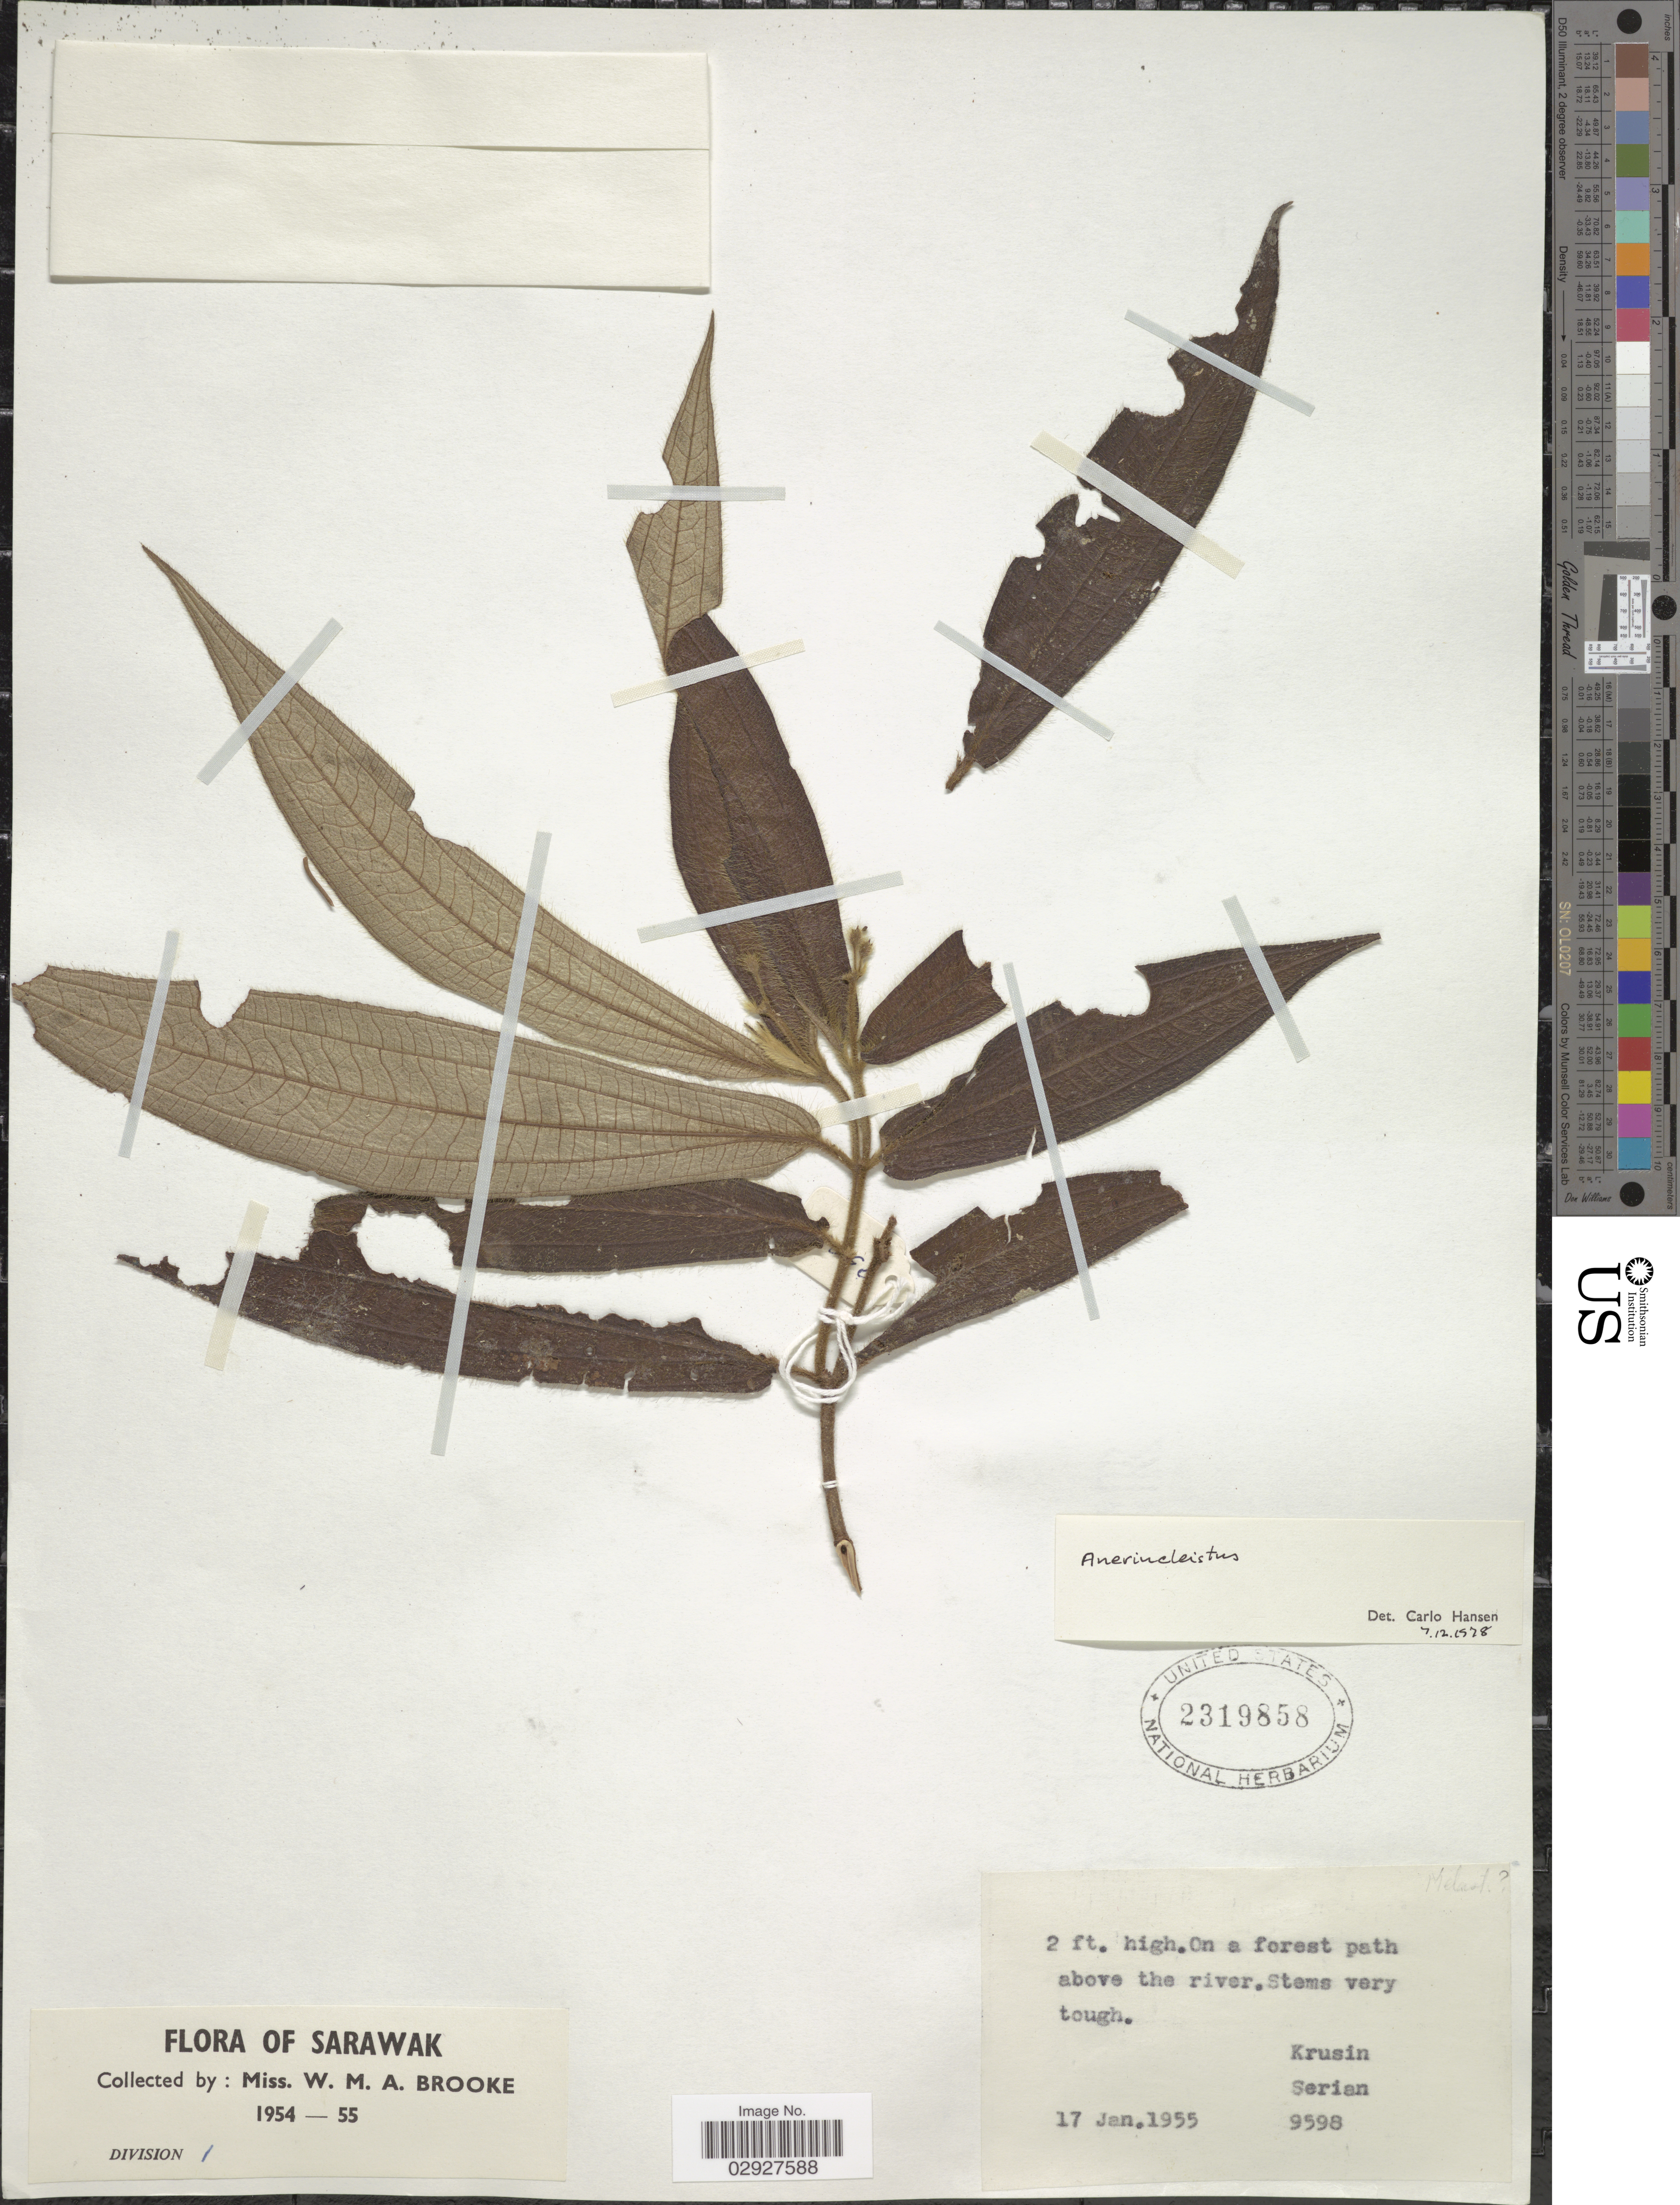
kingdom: Plantae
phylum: Tracheophyta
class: Magnoliopsida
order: Myrtales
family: Melastomataceae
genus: Anerincleistus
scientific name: Anerincleistus sp.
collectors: W. Brooke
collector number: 9598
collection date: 1955-01-17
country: Malaysia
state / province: Sarawak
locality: Krusin, Serian. Division 1.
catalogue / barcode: US 2319858